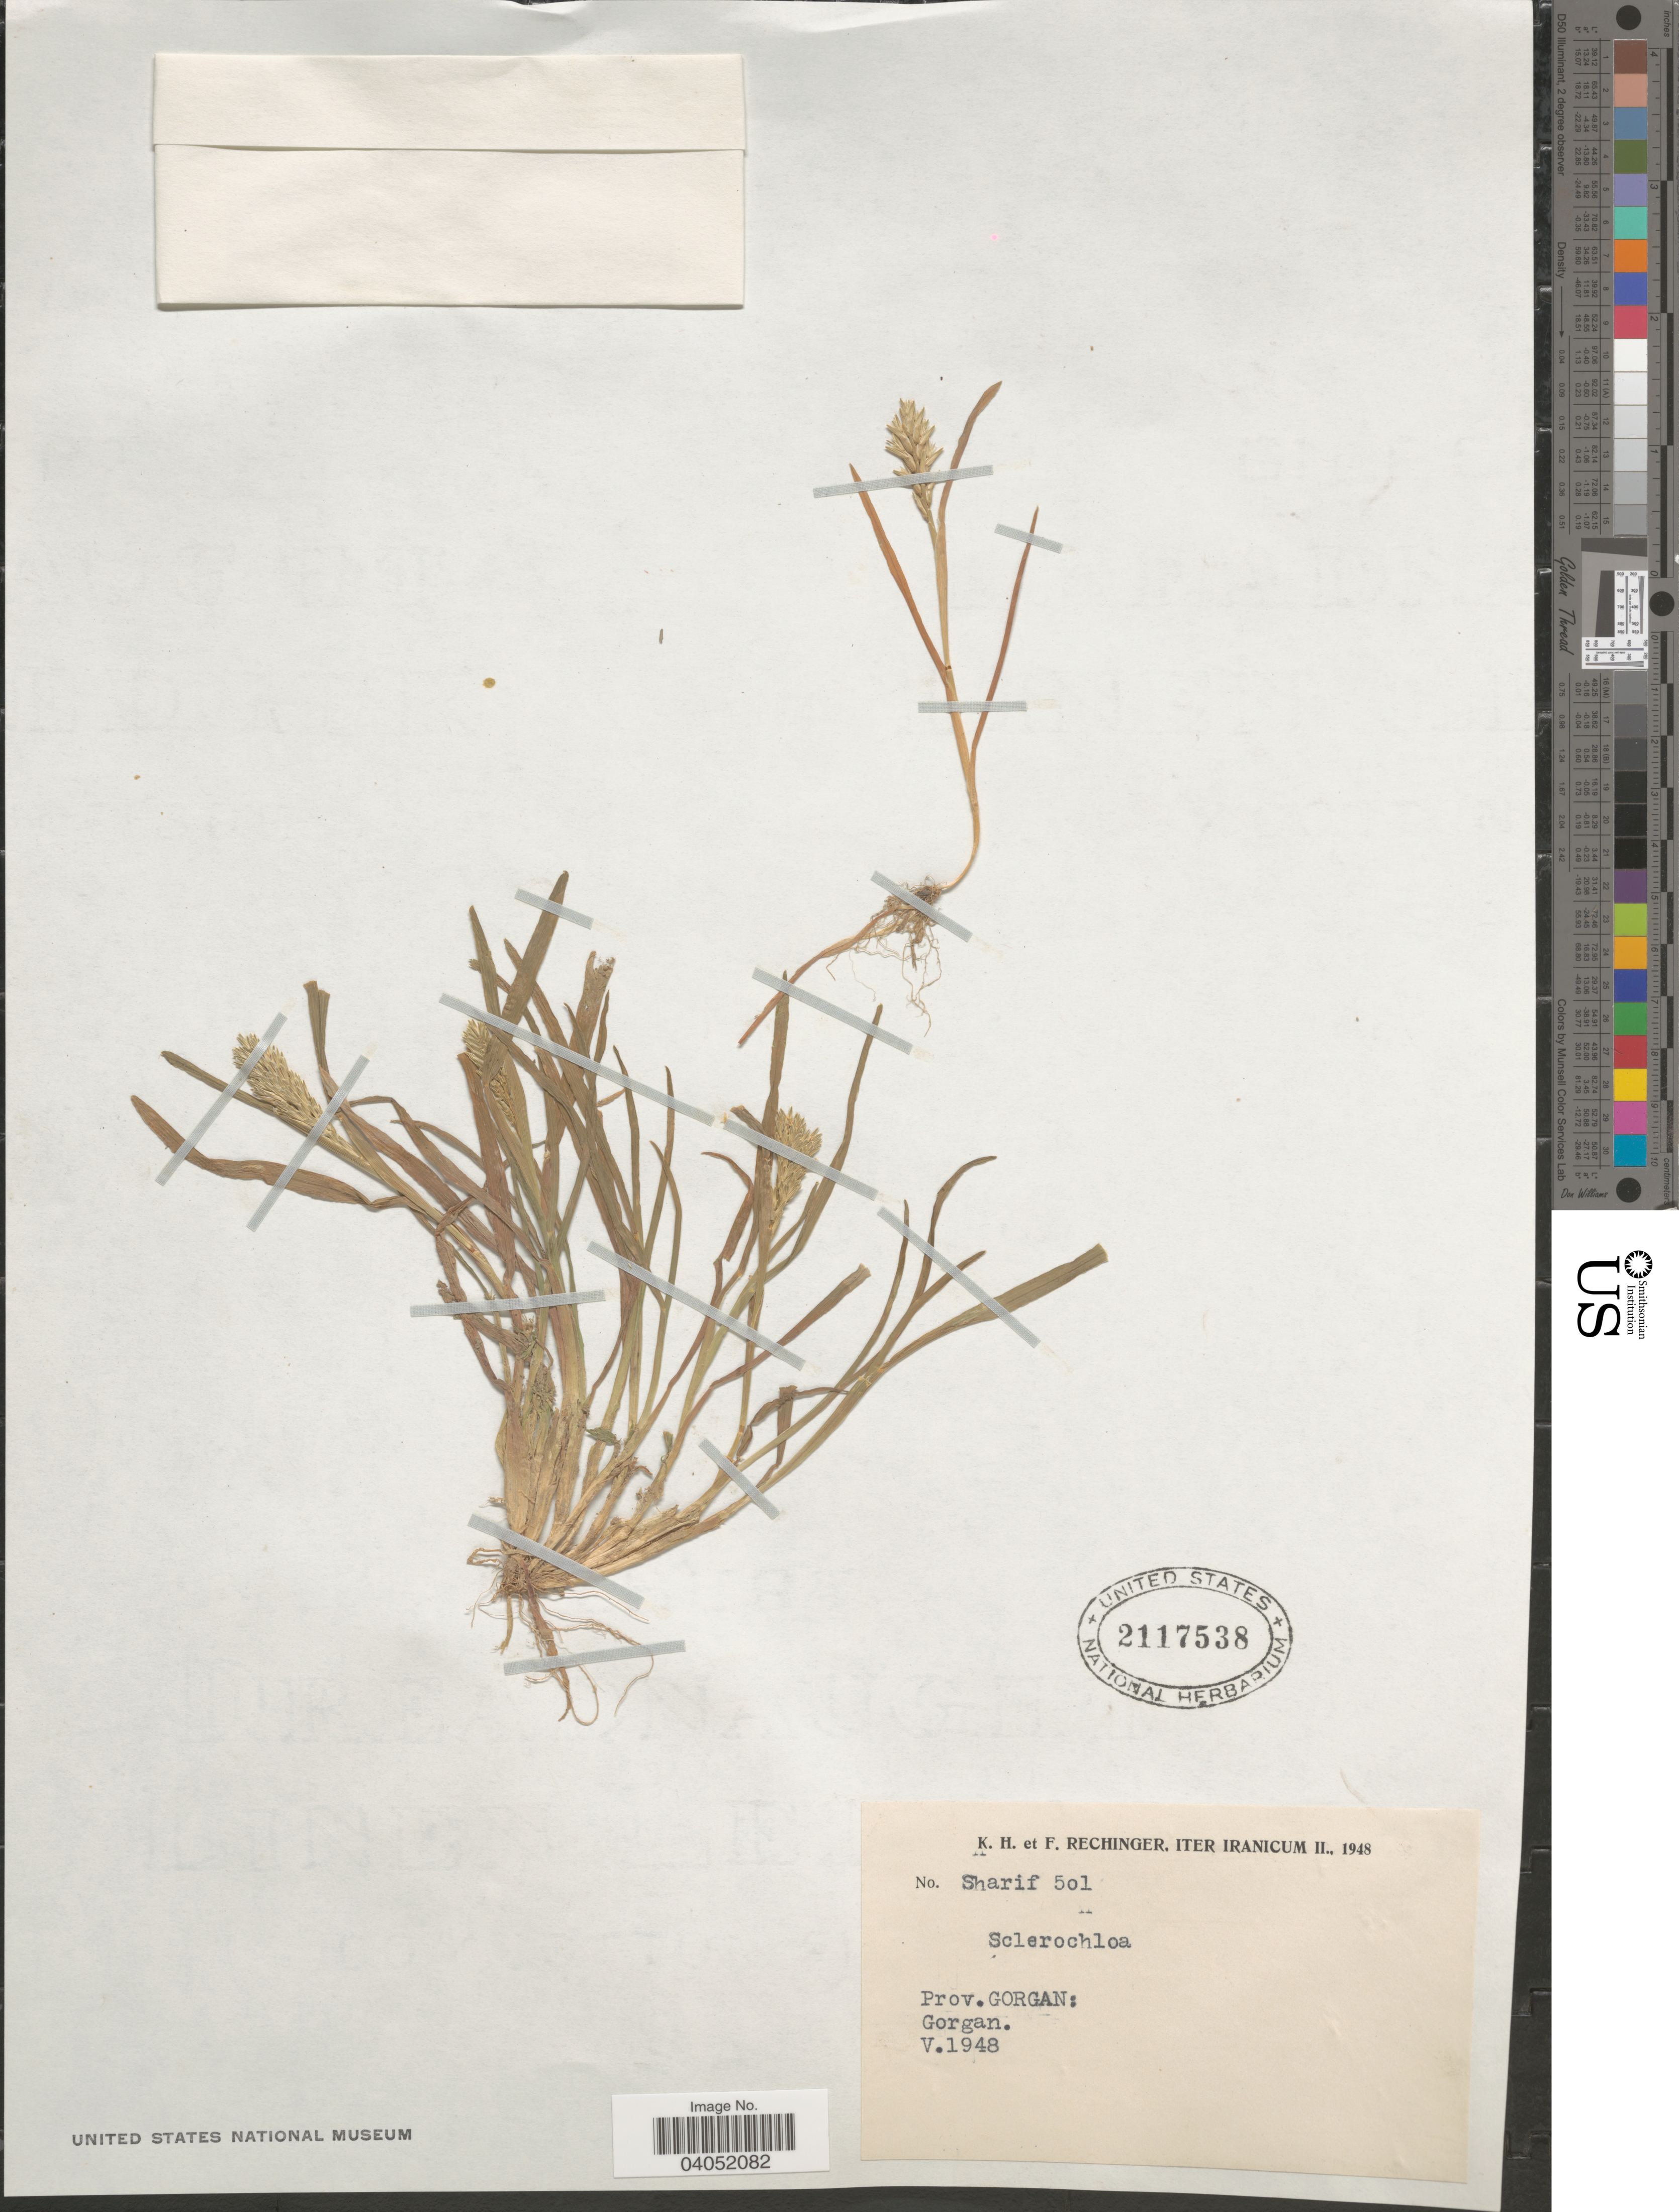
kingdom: Plantae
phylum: Tracheophyta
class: Liliopsida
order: Poales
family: Poaceae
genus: Sclerochloa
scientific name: Sclerochloa dura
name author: (L.) P. Beauv.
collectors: K. H. Rechinger & F. Rechinger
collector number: Sharif 501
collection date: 1948-05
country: Iran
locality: Iter Iranicum. Prov.Gorgan: Gorgan.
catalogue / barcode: US 2117538